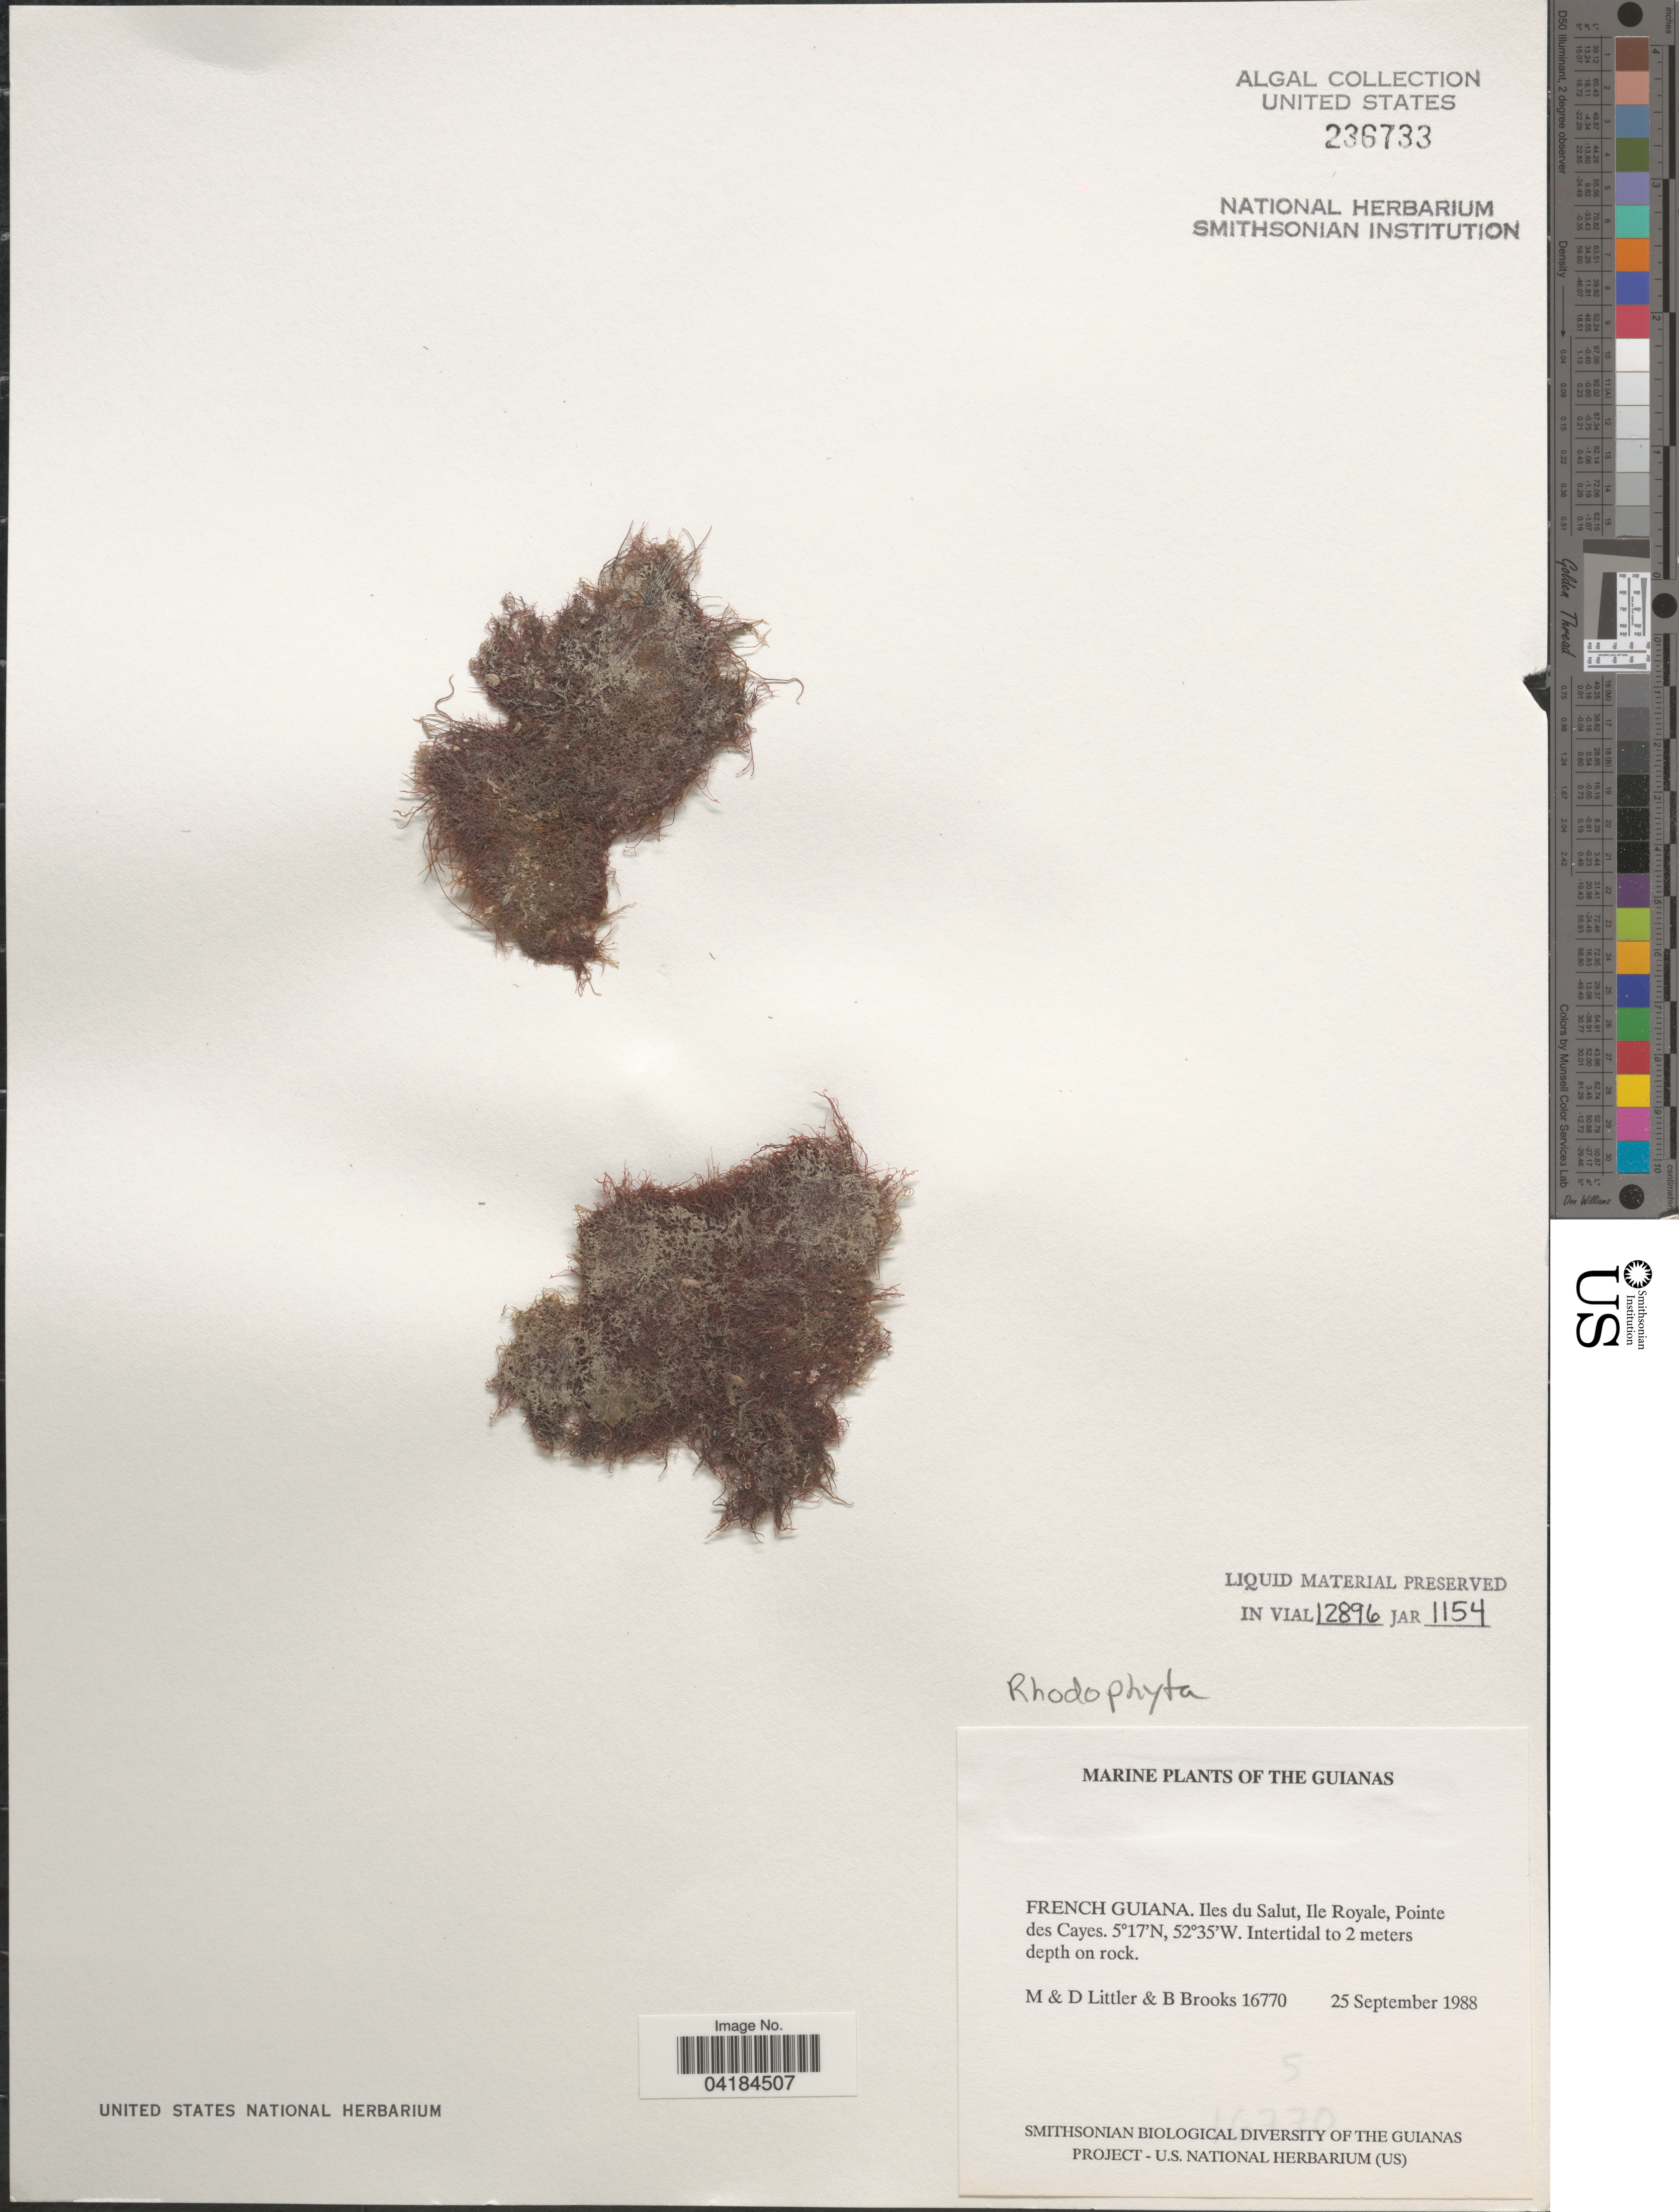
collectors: M. Littler, D. S. Littler & B. Brooks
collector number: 16770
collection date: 1988-09-25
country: French Guiana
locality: The Guianas. Iles du Salut, Ile Royale, Pointe des Cayes.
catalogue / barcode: US 236733